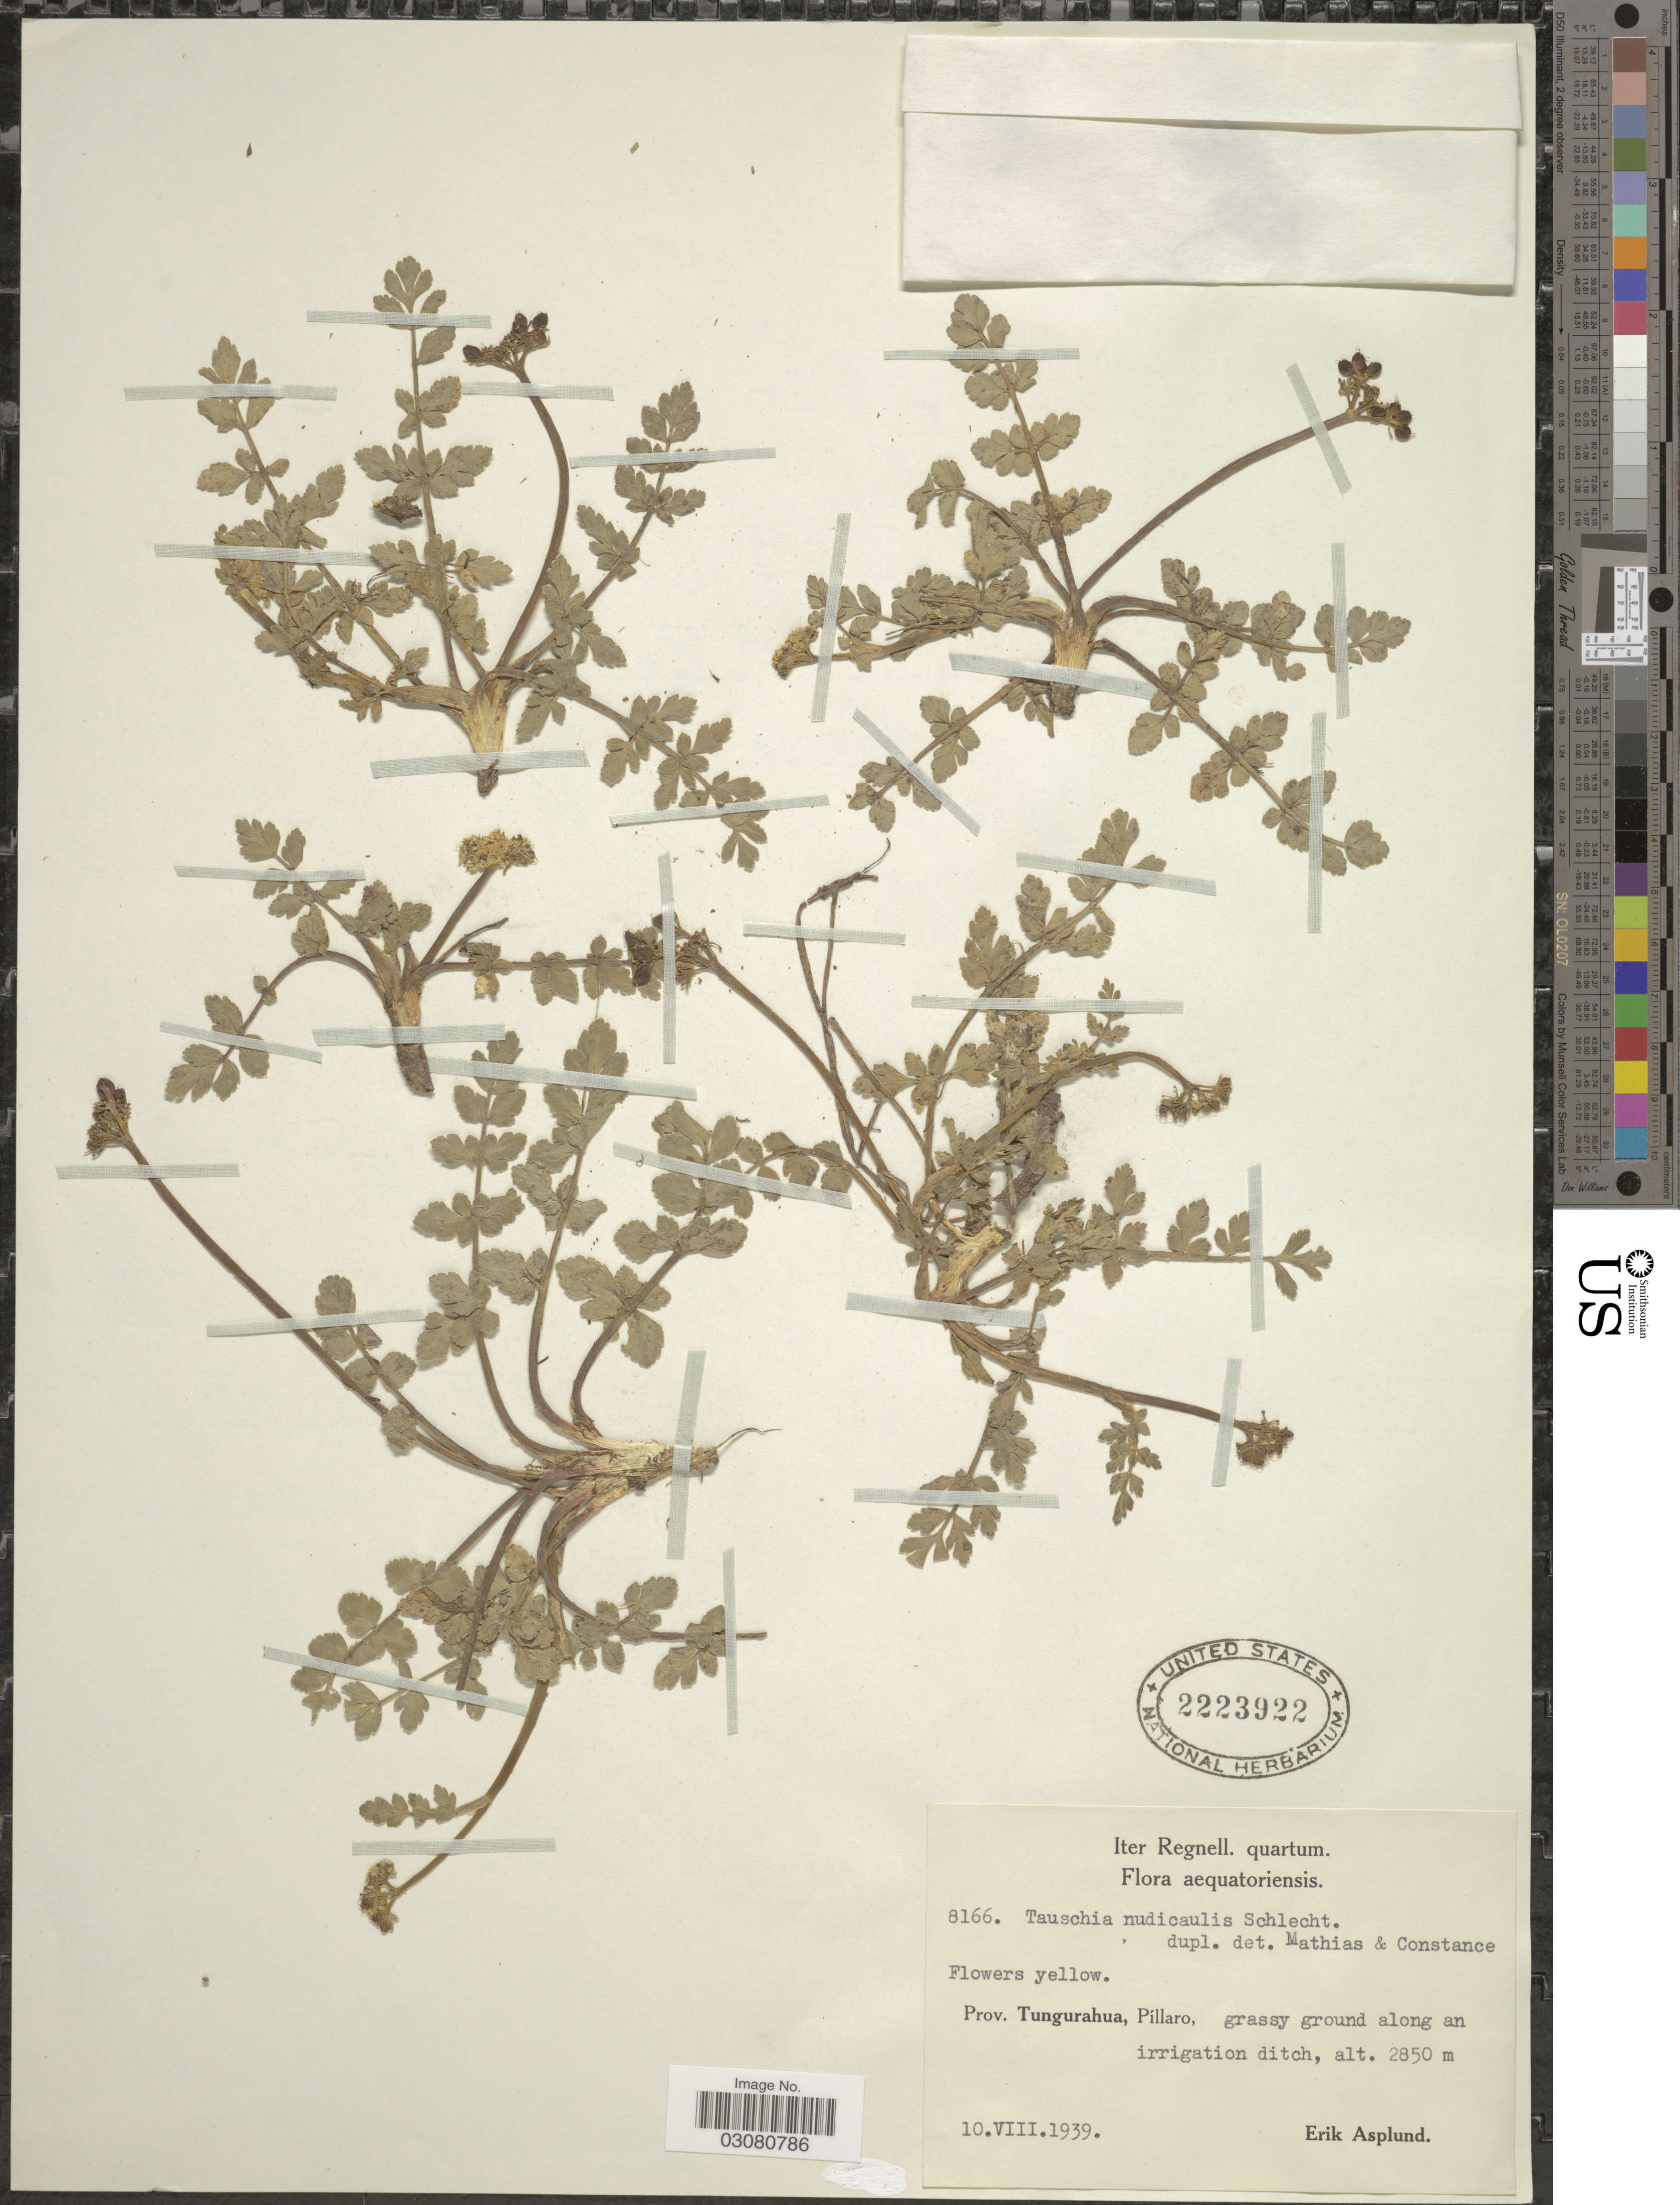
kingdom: Plantae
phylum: Tracheophyta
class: Magnoliopsida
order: Apiales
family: Apiaceae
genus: Tauschia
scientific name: Tauschia nudicaulis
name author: Schltdl.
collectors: E. Asplund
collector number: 8166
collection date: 1939-08-10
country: Ecuador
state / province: Tungurahua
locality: Píllaro.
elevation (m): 2850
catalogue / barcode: US 2223922